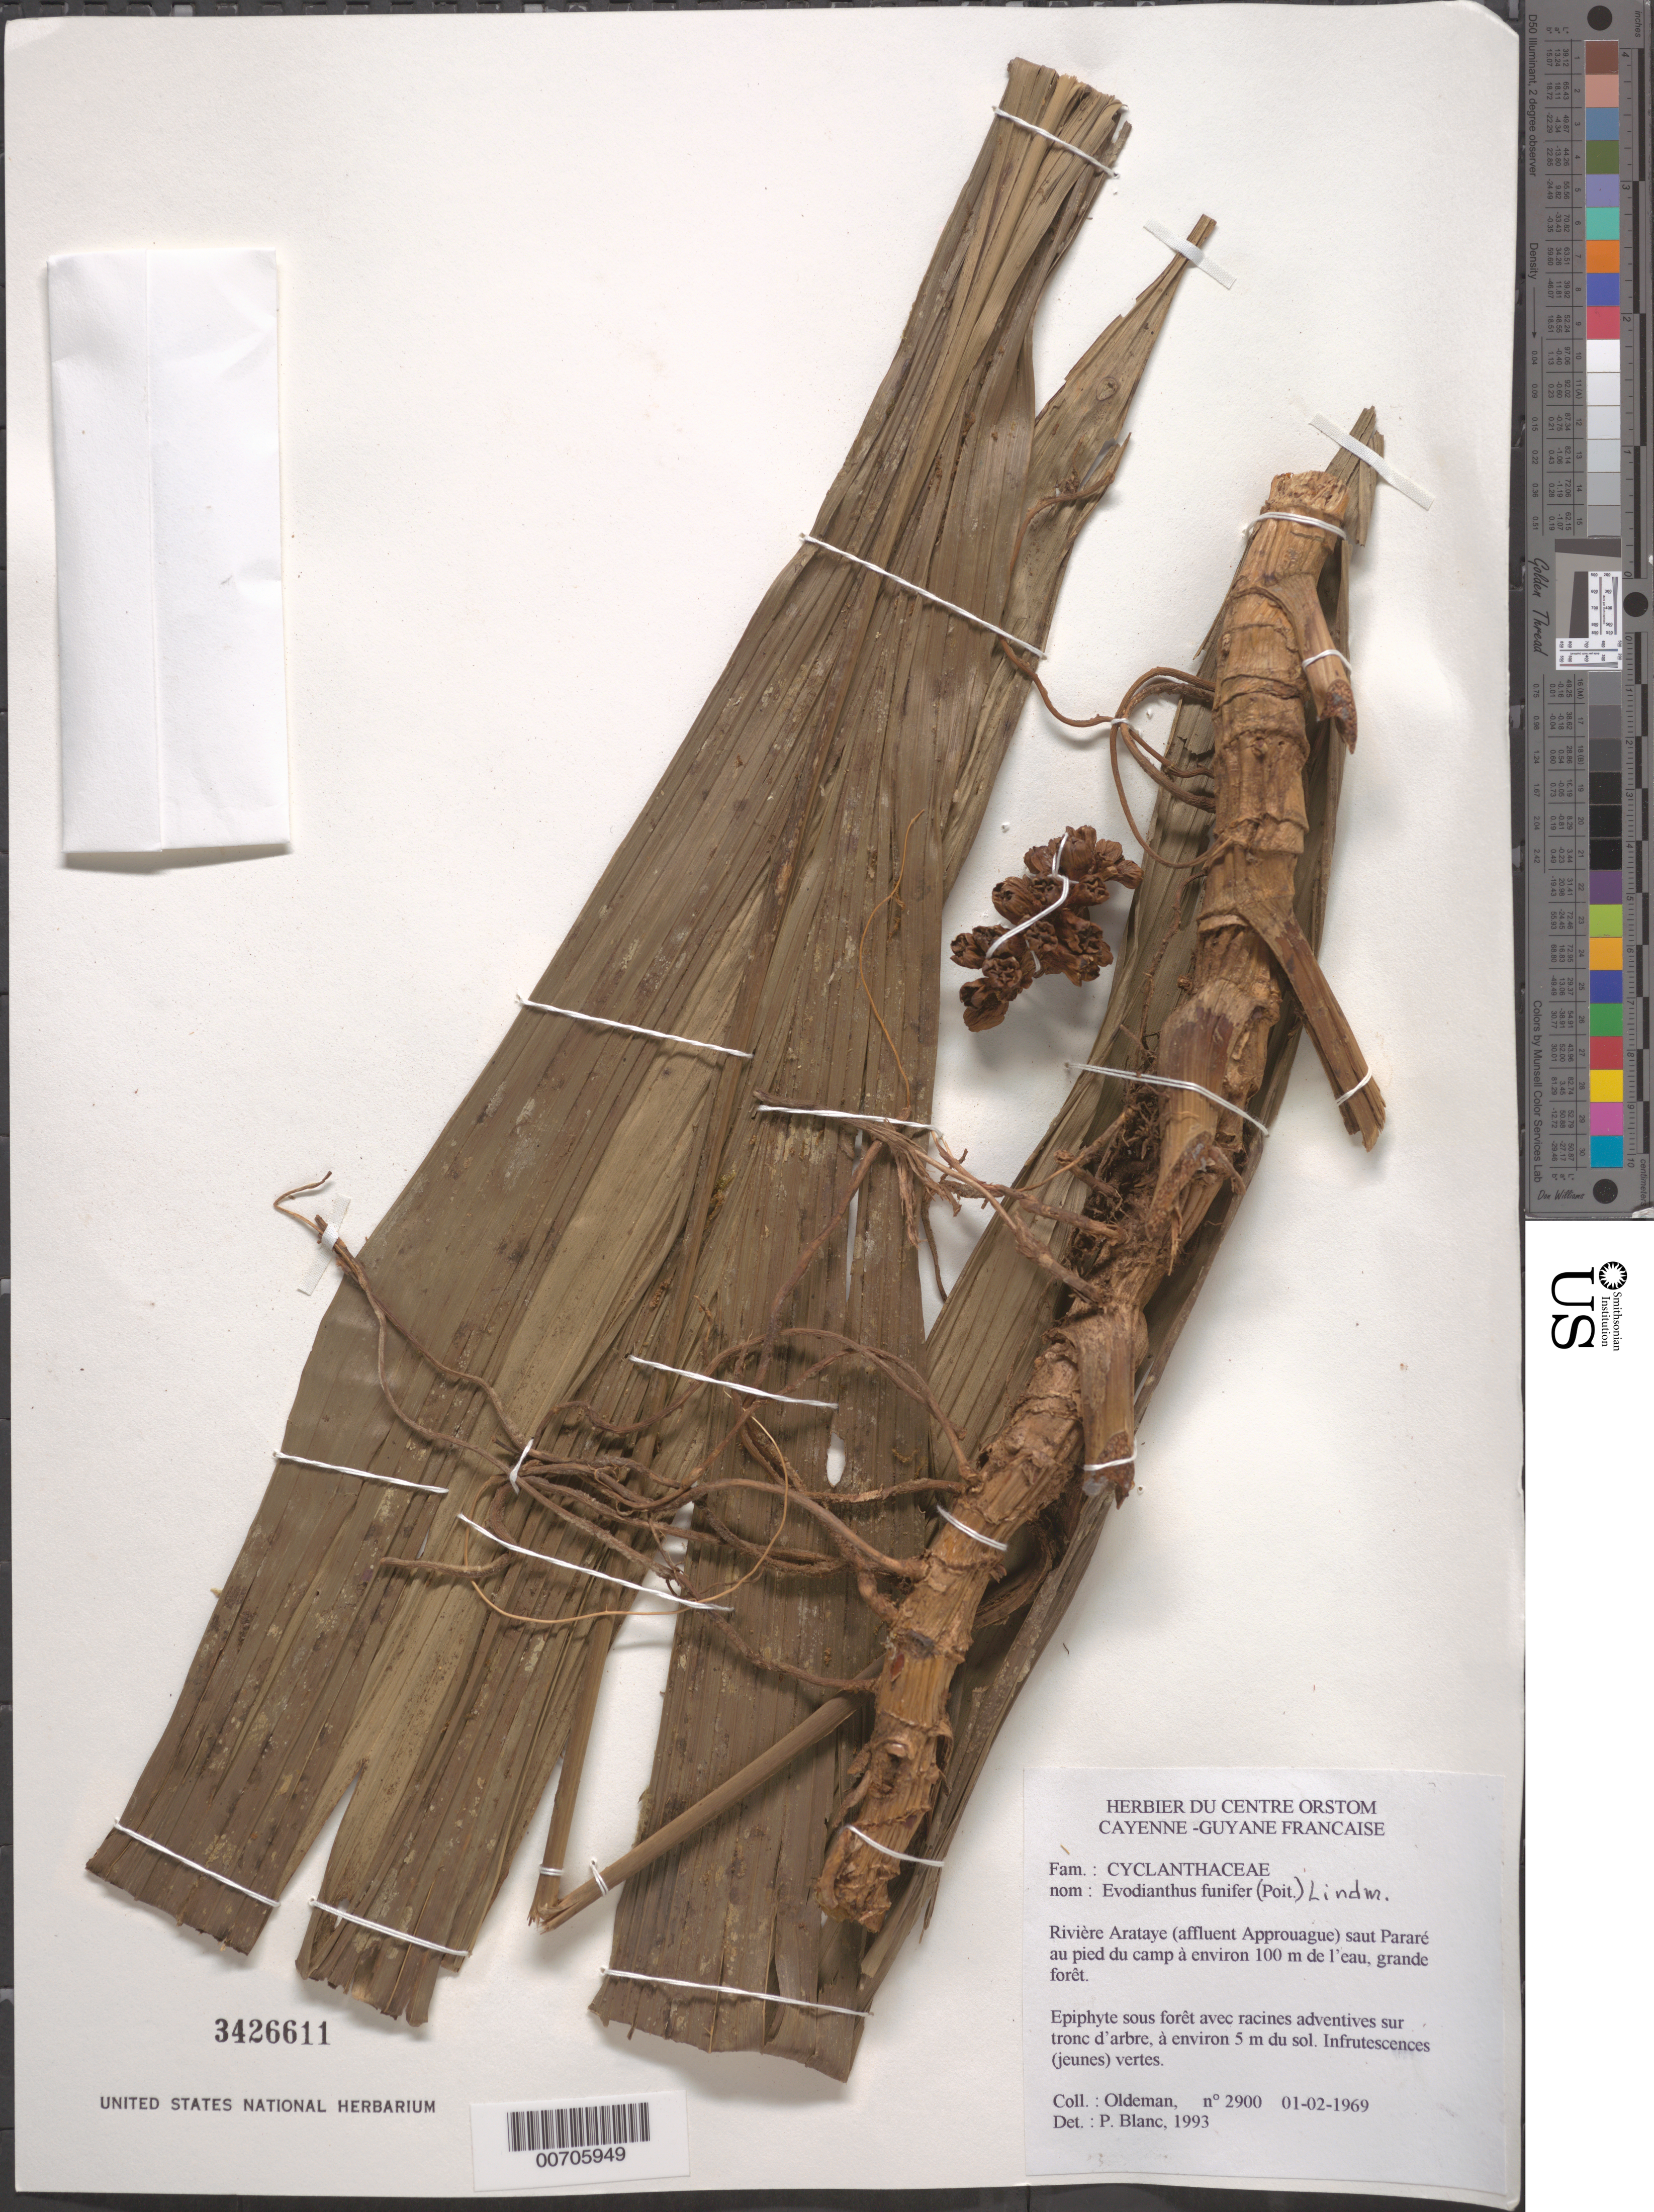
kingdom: Plantae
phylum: Tracheophyta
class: Liliopsida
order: Pandanales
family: Cyclanthaceae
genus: Evodianthus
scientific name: Evodianthus funifer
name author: (Poit.) Lindm.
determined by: Blanc, P.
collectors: R. Oldeman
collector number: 2900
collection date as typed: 1-Feb-69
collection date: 1969-02-01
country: French Guiana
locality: Rivière Arataye (affluent de l'Approuague), Saut Pararé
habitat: Forest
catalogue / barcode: US 3426611